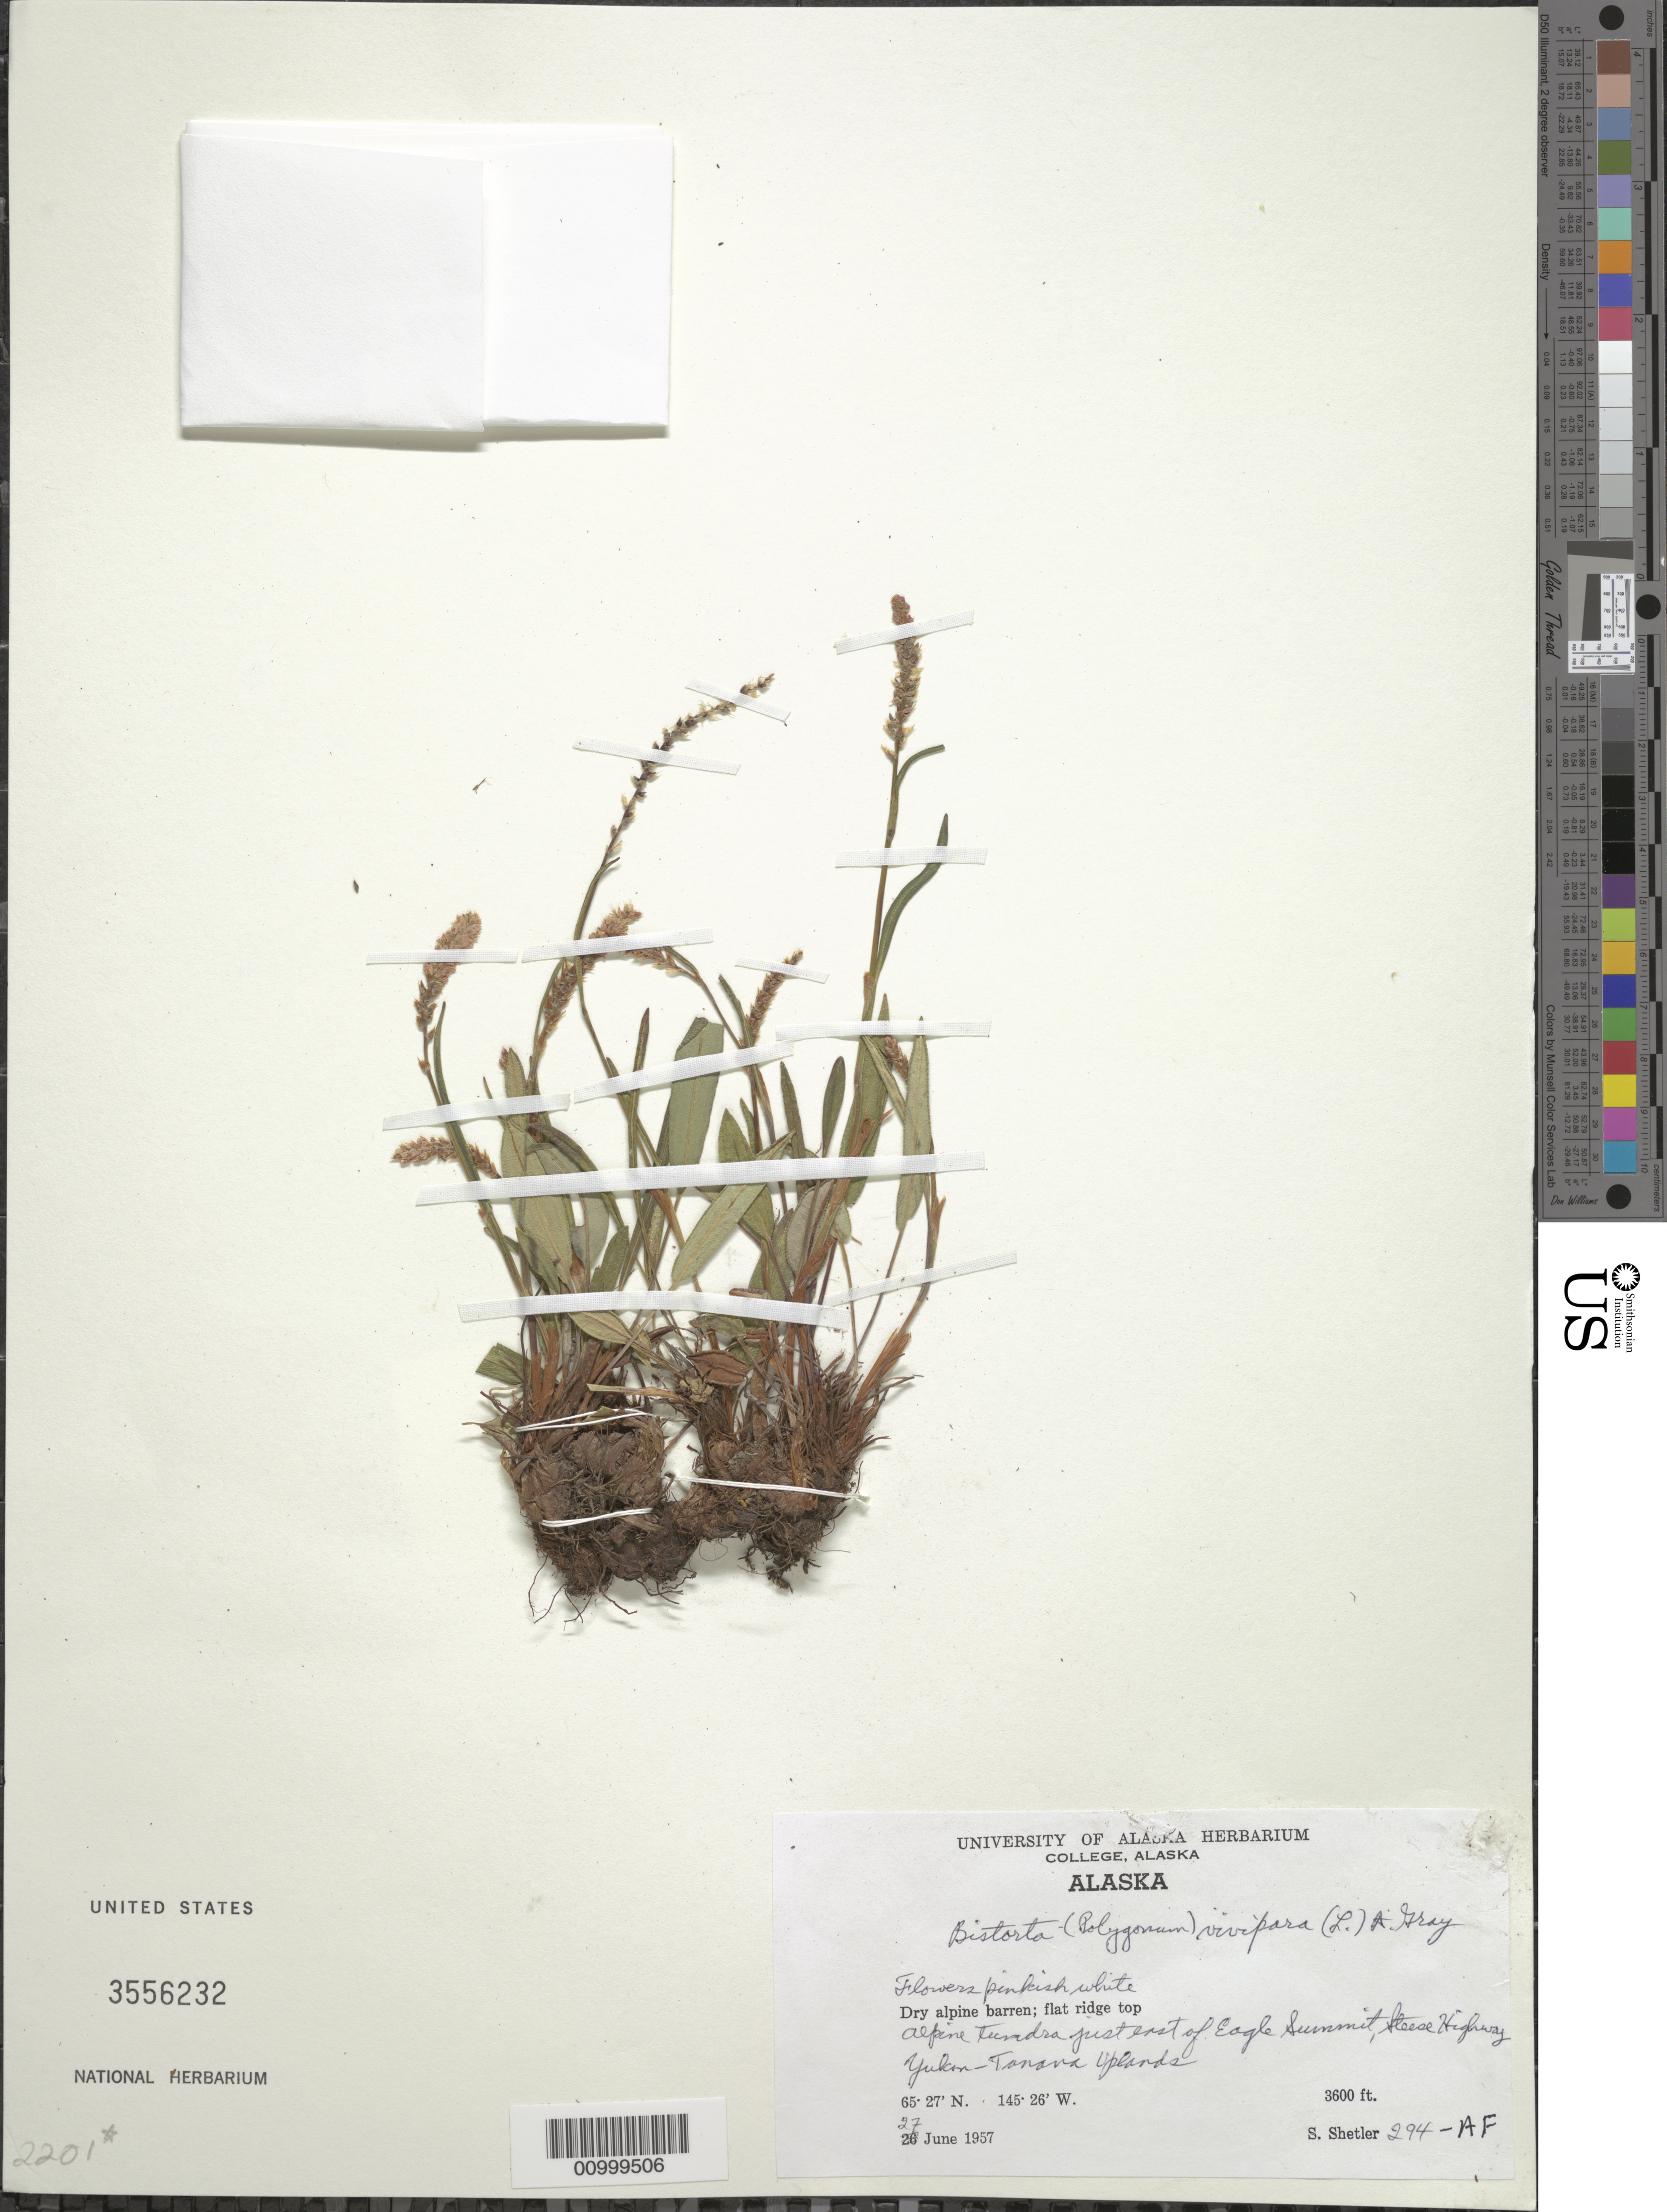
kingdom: Plantae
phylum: Tracheophyta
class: Magnoliopsida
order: Caryophyllales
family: Polygonaceae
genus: Bistorta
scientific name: Bistorta vivipara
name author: (L.) Delarbre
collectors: S. Shetler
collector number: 294-AF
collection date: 1957-06-27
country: United States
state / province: Alaska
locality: Just east of Eagle Summit, Steese Highway Yukon-Tanava Uplands.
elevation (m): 1097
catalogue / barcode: US 3556232